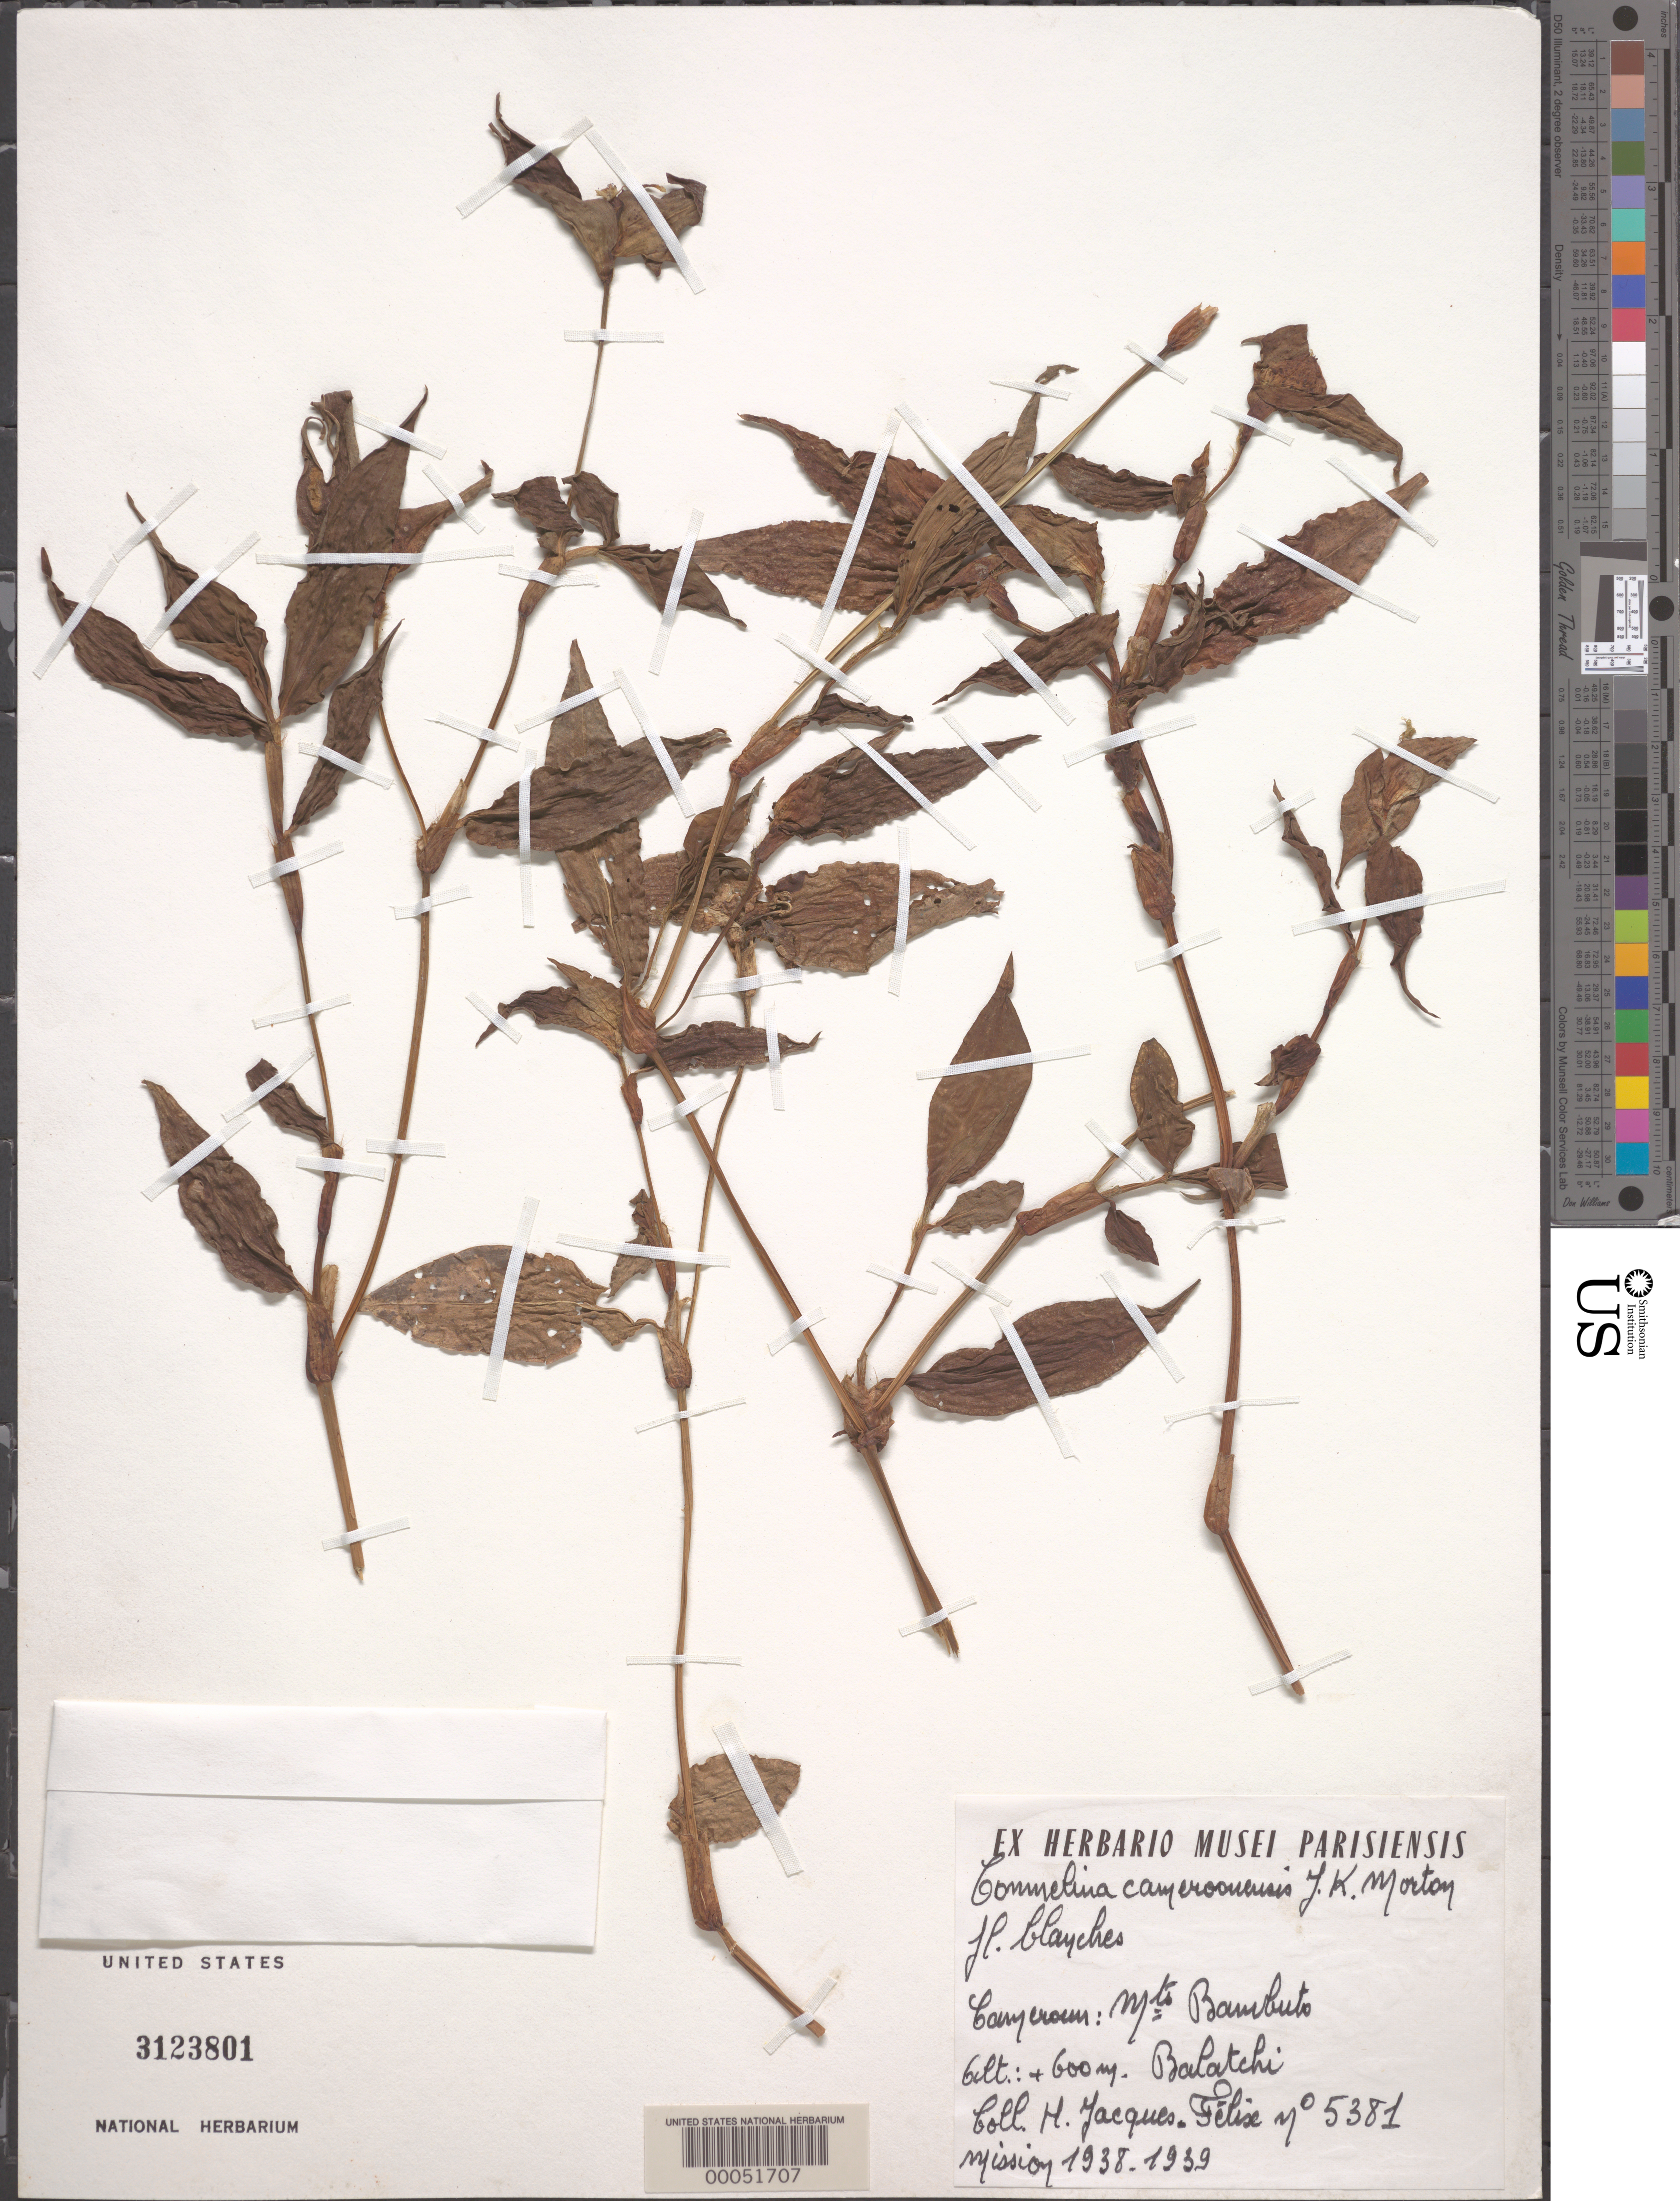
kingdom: Plantae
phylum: Tracheophyta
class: Liliopsida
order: Commelinales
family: Commelinaceae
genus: Commelina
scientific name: Commelina cameroonensis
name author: J.K. Morton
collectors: H. Felix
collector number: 5381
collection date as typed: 1938 to -- -- 1939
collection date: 1938/1939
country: Cameroon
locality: Bambuto mts., balatchi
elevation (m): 600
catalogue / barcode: US 3123801